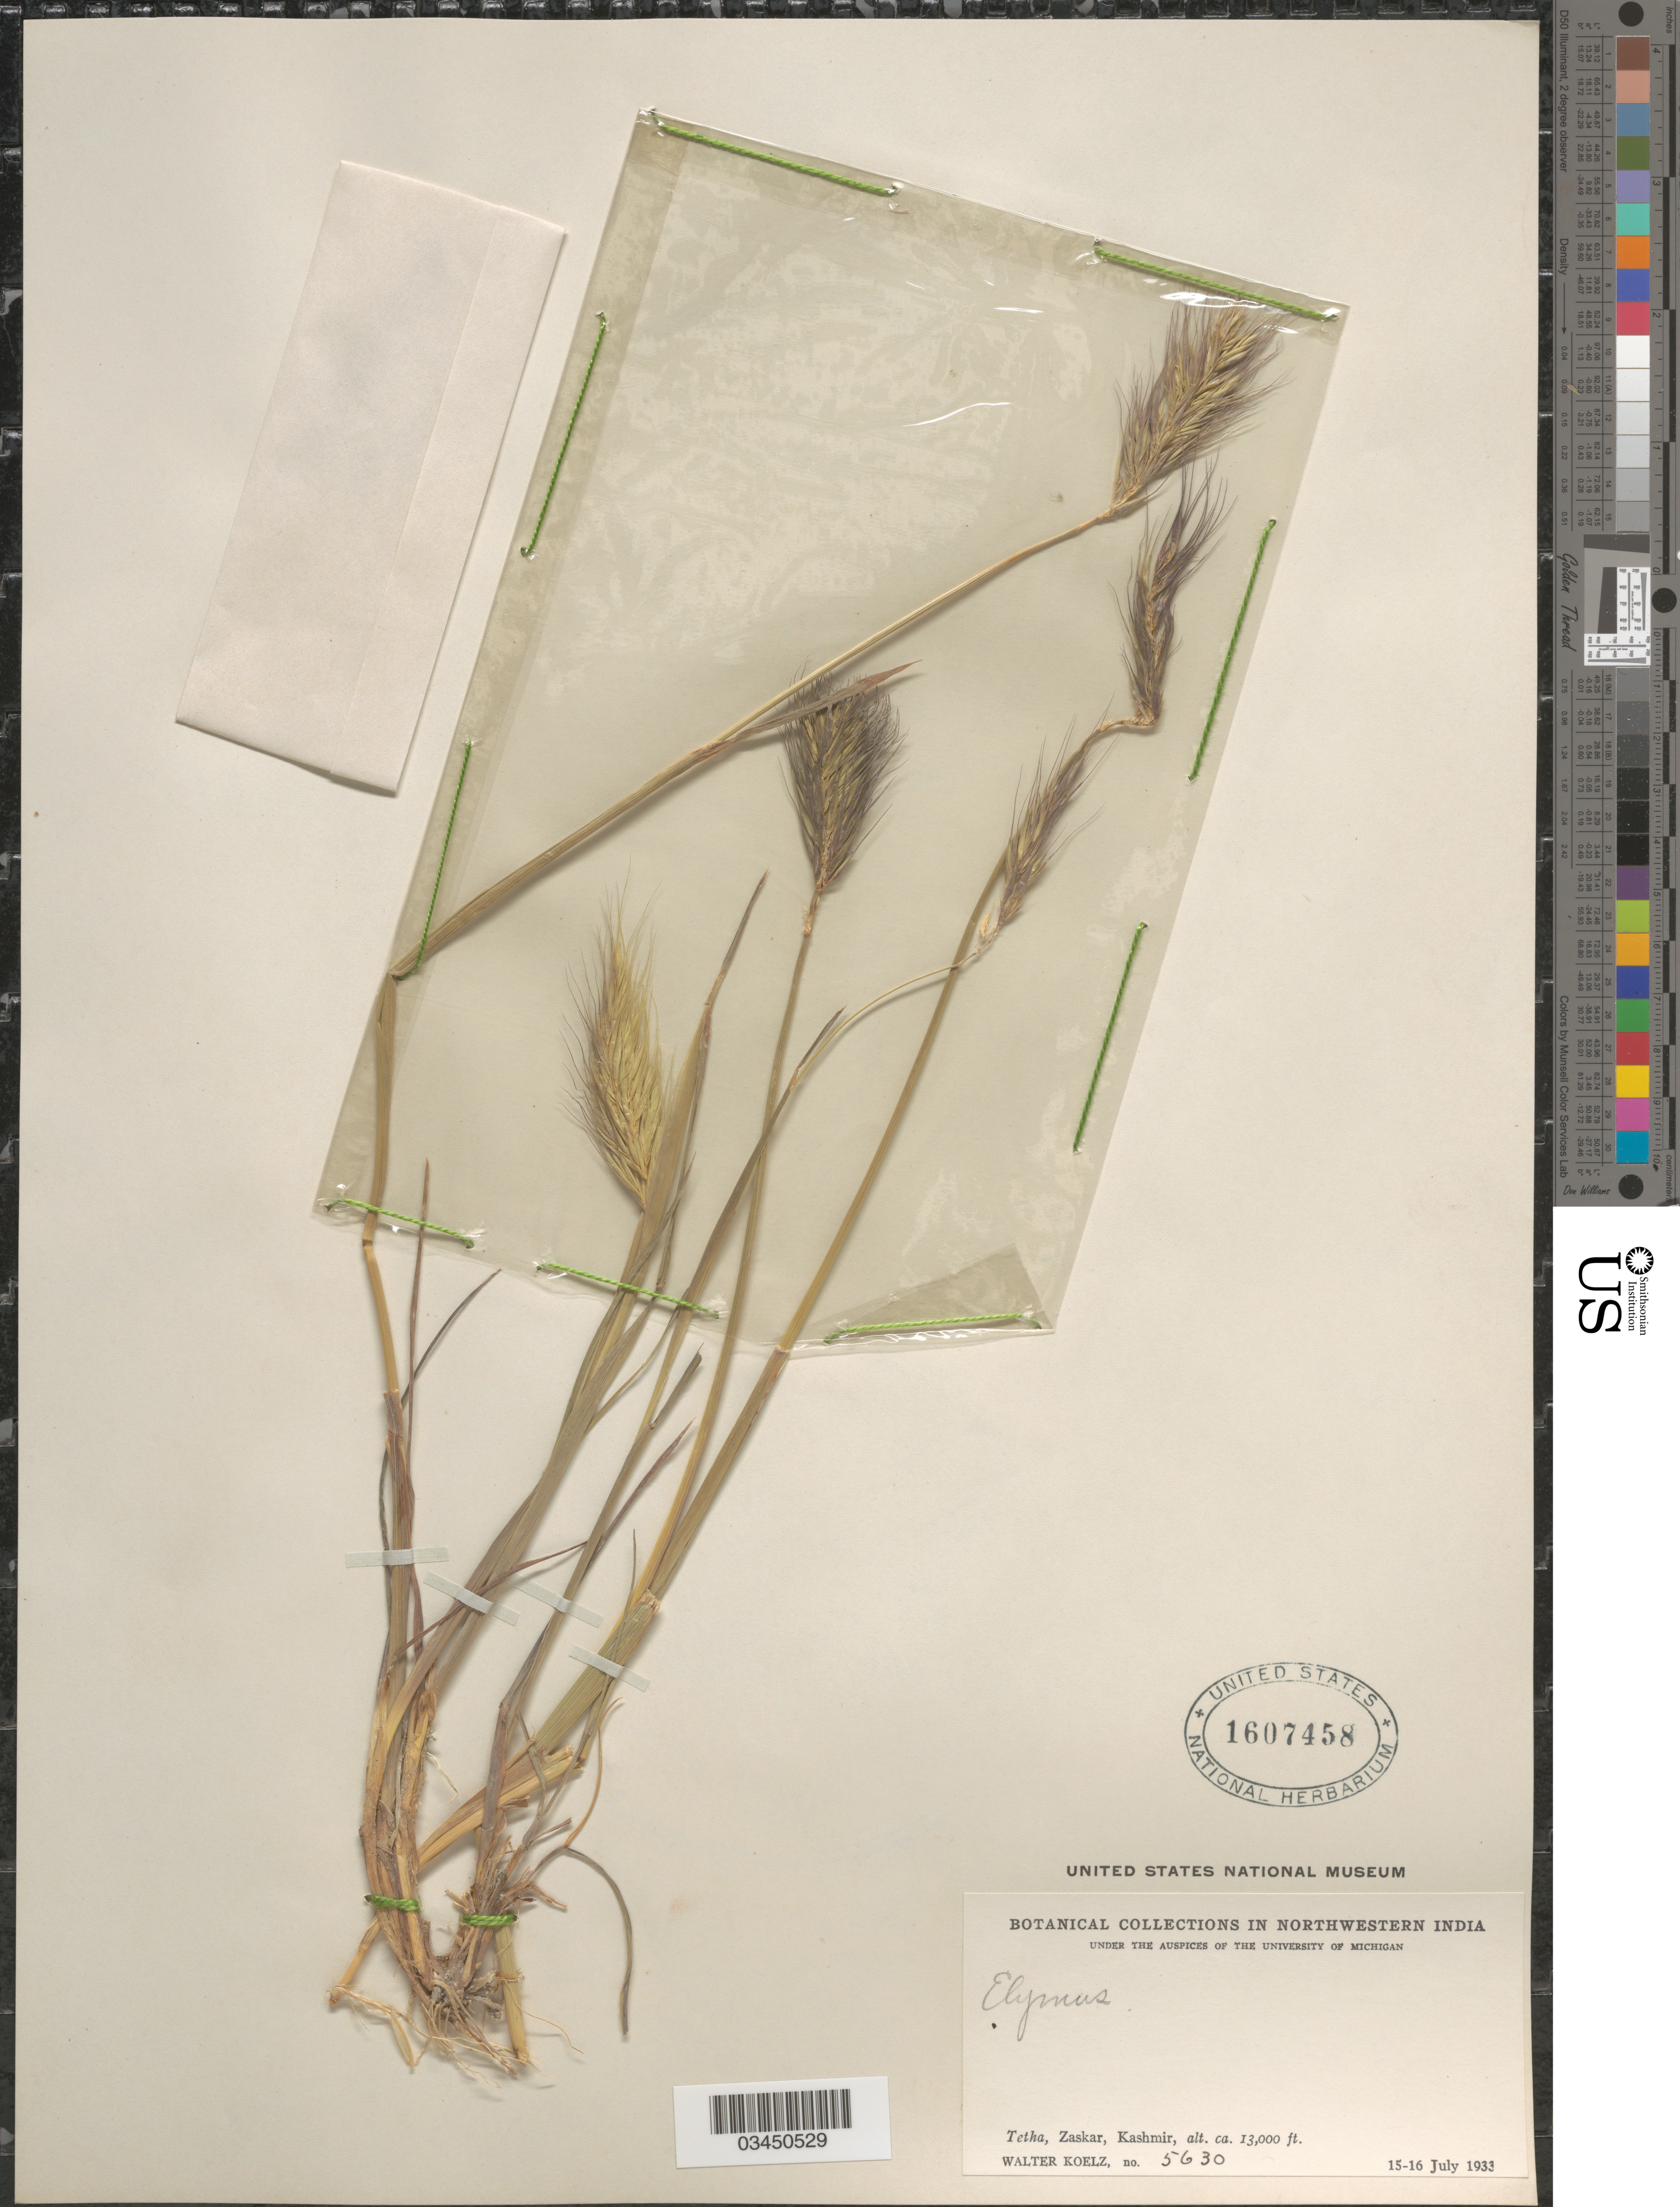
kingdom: Plantae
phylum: Tracheophyta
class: Liliopsida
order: Poales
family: Poaceae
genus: Elymus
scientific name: Elymus nutans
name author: Griseb.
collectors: W. N. Koelz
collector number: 5630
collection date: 1933-07-15/1933-07-16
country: India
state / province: Jammu and Kashmir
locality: Northwestern India. Tetha, Zaskar, Kashmir.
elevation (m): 3962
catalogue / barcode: US 1607458